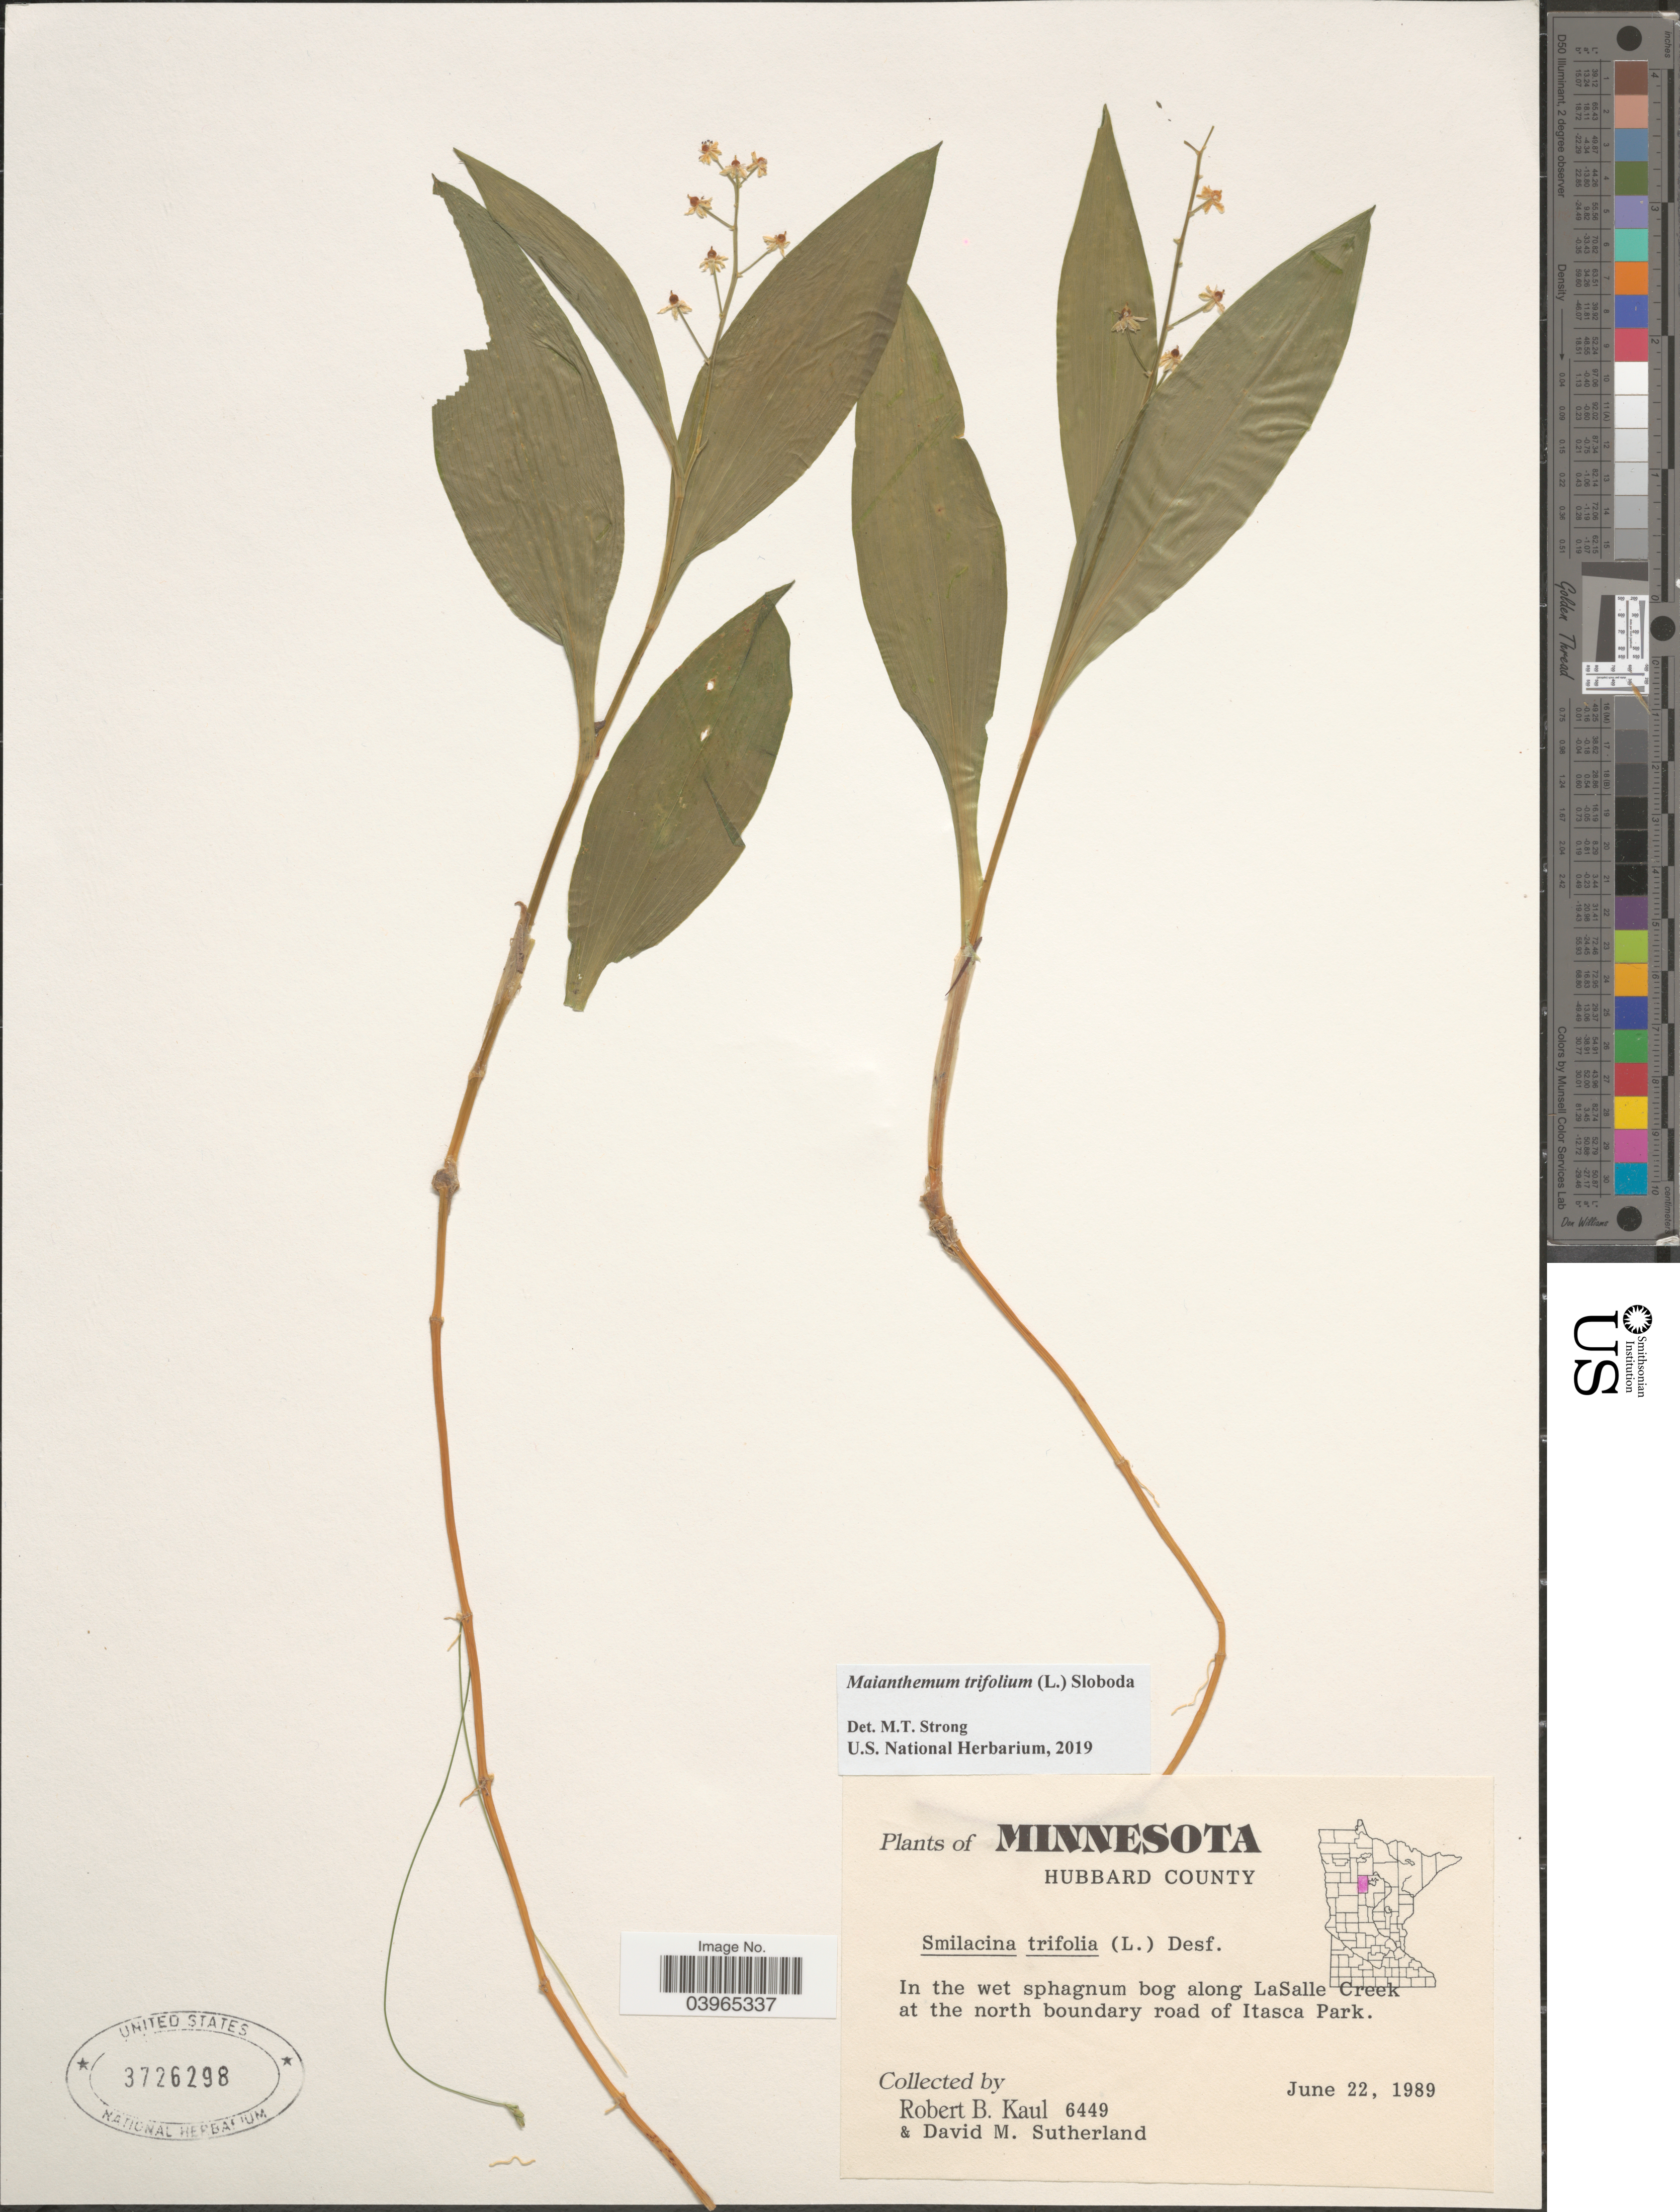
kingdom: Plantae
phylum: Tracheophyta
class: Liliopsida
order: Asparagales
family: Asparagaceae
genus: Maianthemum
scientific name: Maianthemum trifolium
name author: (L.) Sloboda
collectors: R. Kaul & D. Sutherland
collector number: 6449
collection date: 1989-06-22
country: United States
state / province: Minnesota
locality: Hubbard County. Along LaSalle Creek at the north boundary road of Itasca Park.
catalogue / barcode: US 3726298